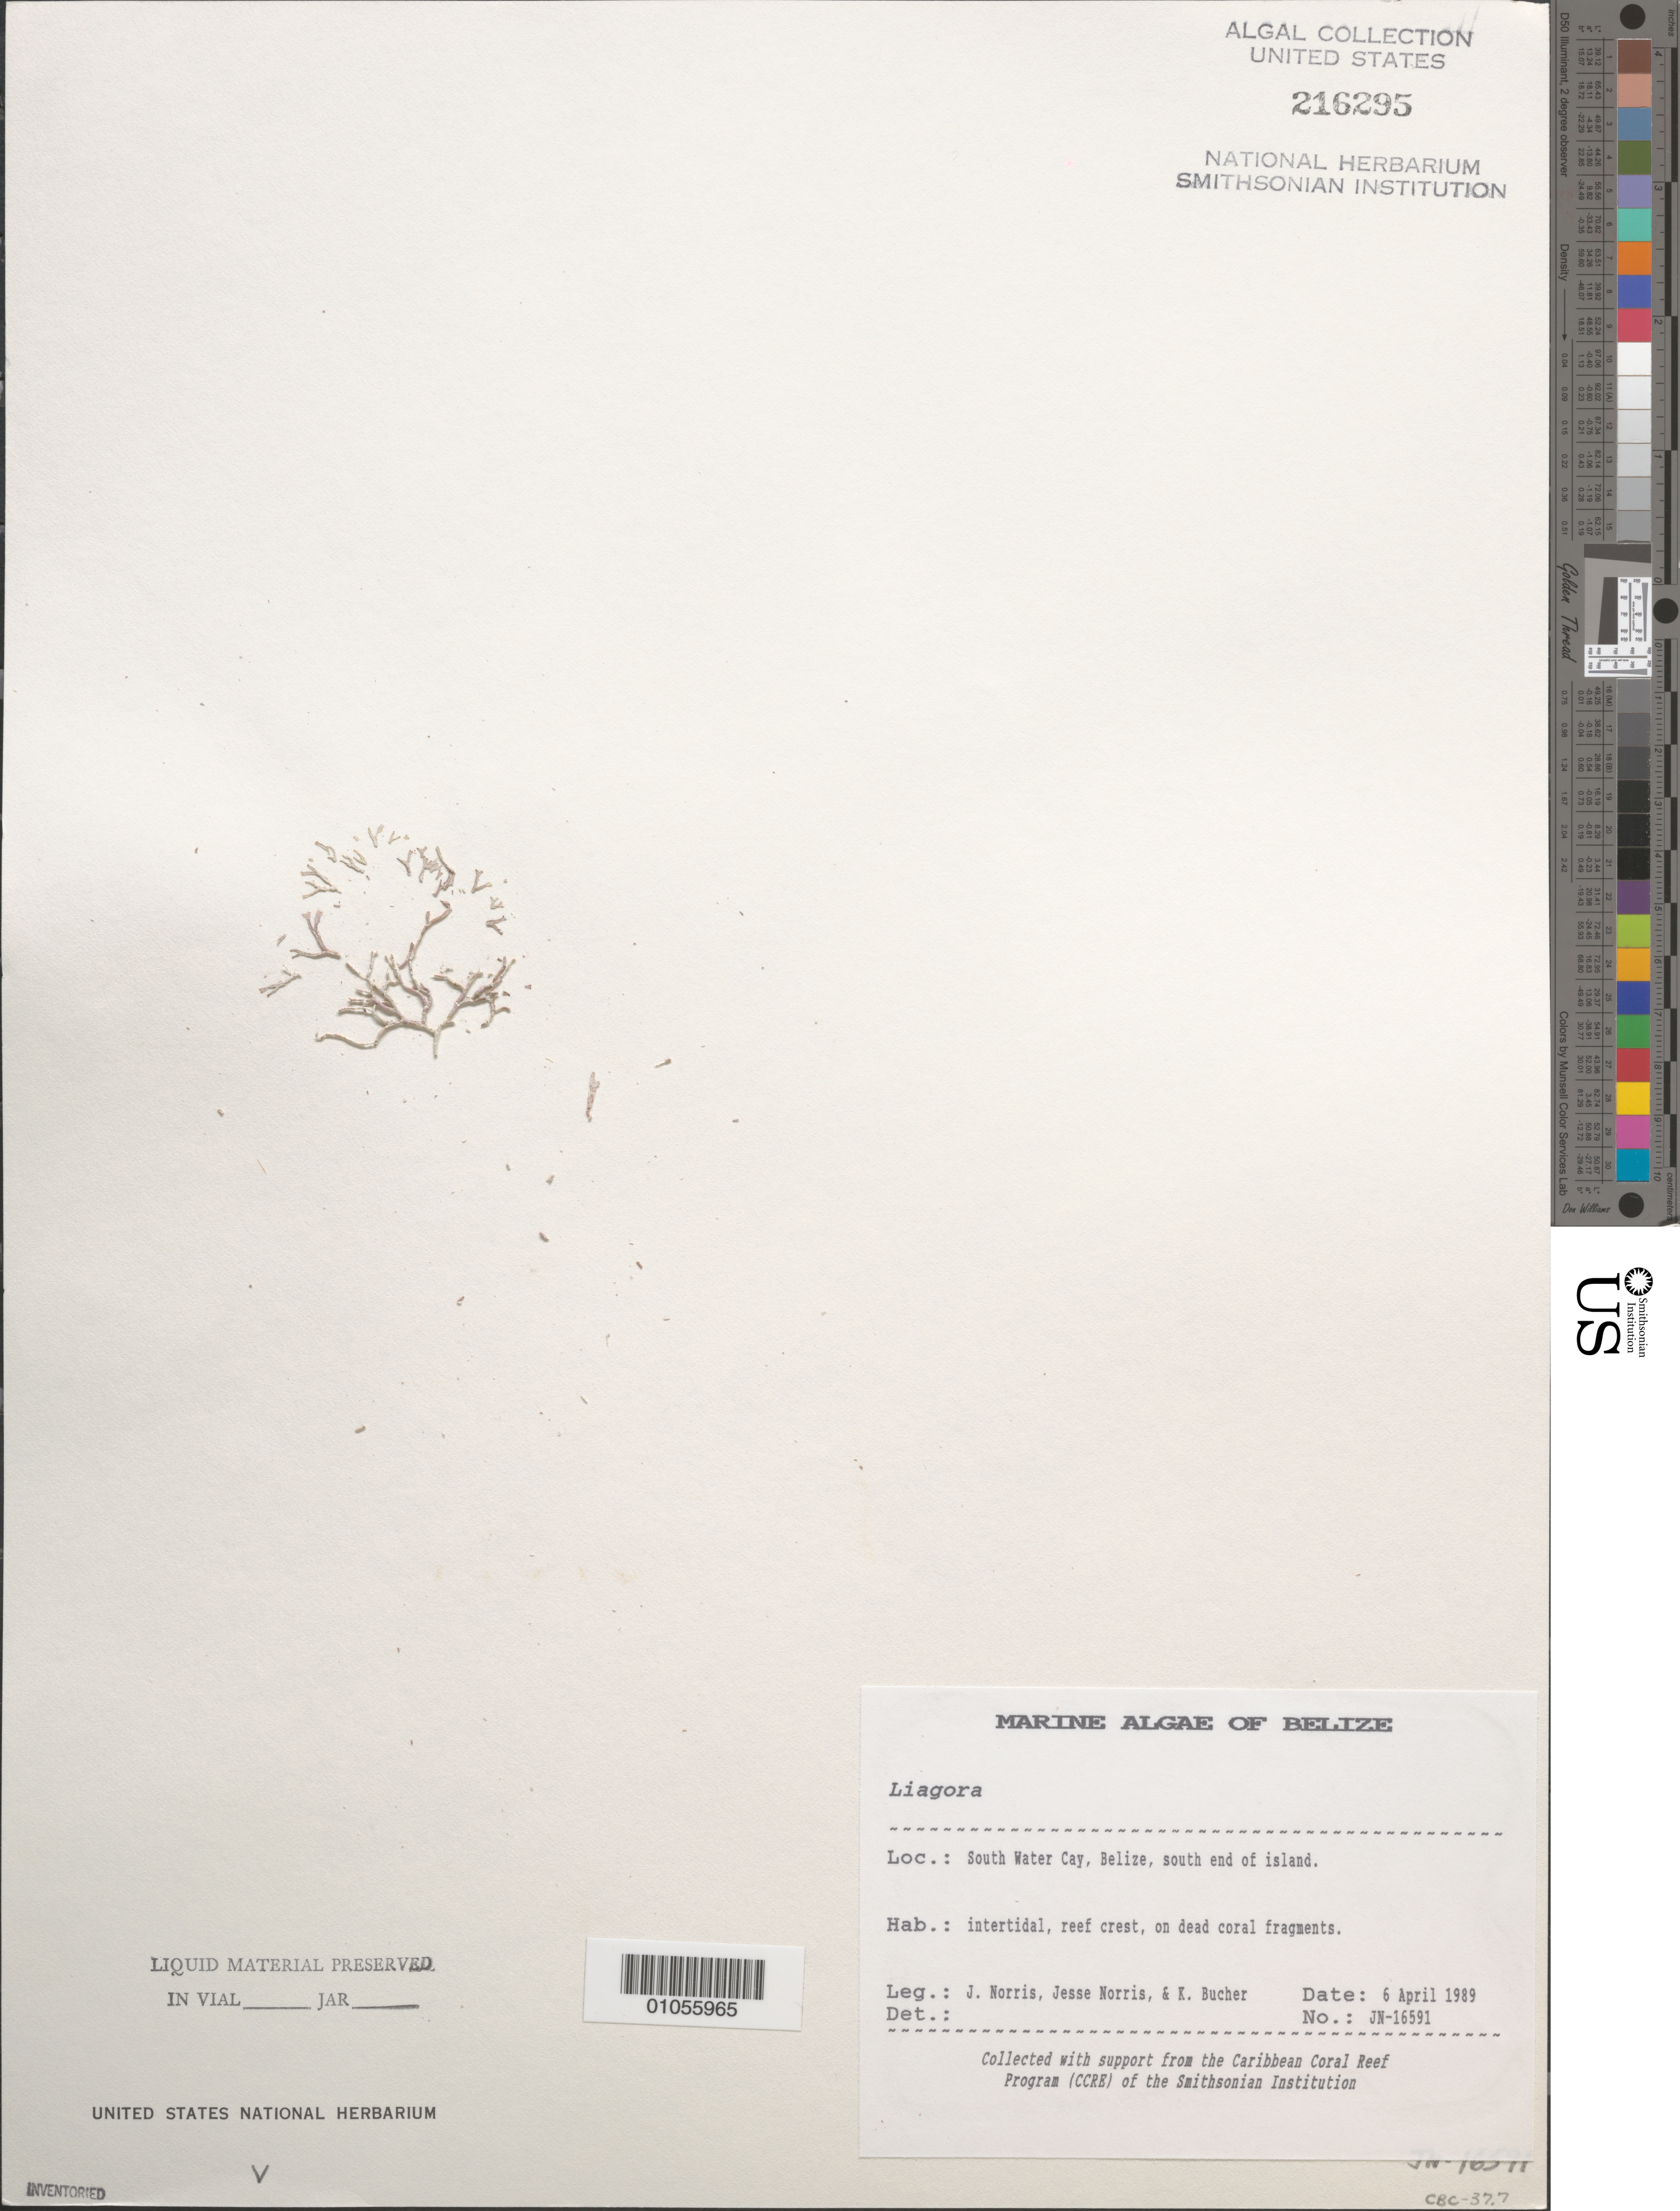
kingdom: Plantae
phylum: Rhodophyta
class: Florideophyceae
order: Nemaliales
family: Liagoraceae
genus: Liagora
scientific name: Liagora sp.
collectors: J. N. Norris, K. E. Bucher & J. A. Norris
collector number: JN-16591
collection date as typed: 06 Apr 1989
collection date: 1989-04-06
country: Belize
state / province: Stann Creek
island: South Water Cay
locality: South end of island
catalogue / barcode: US 216295